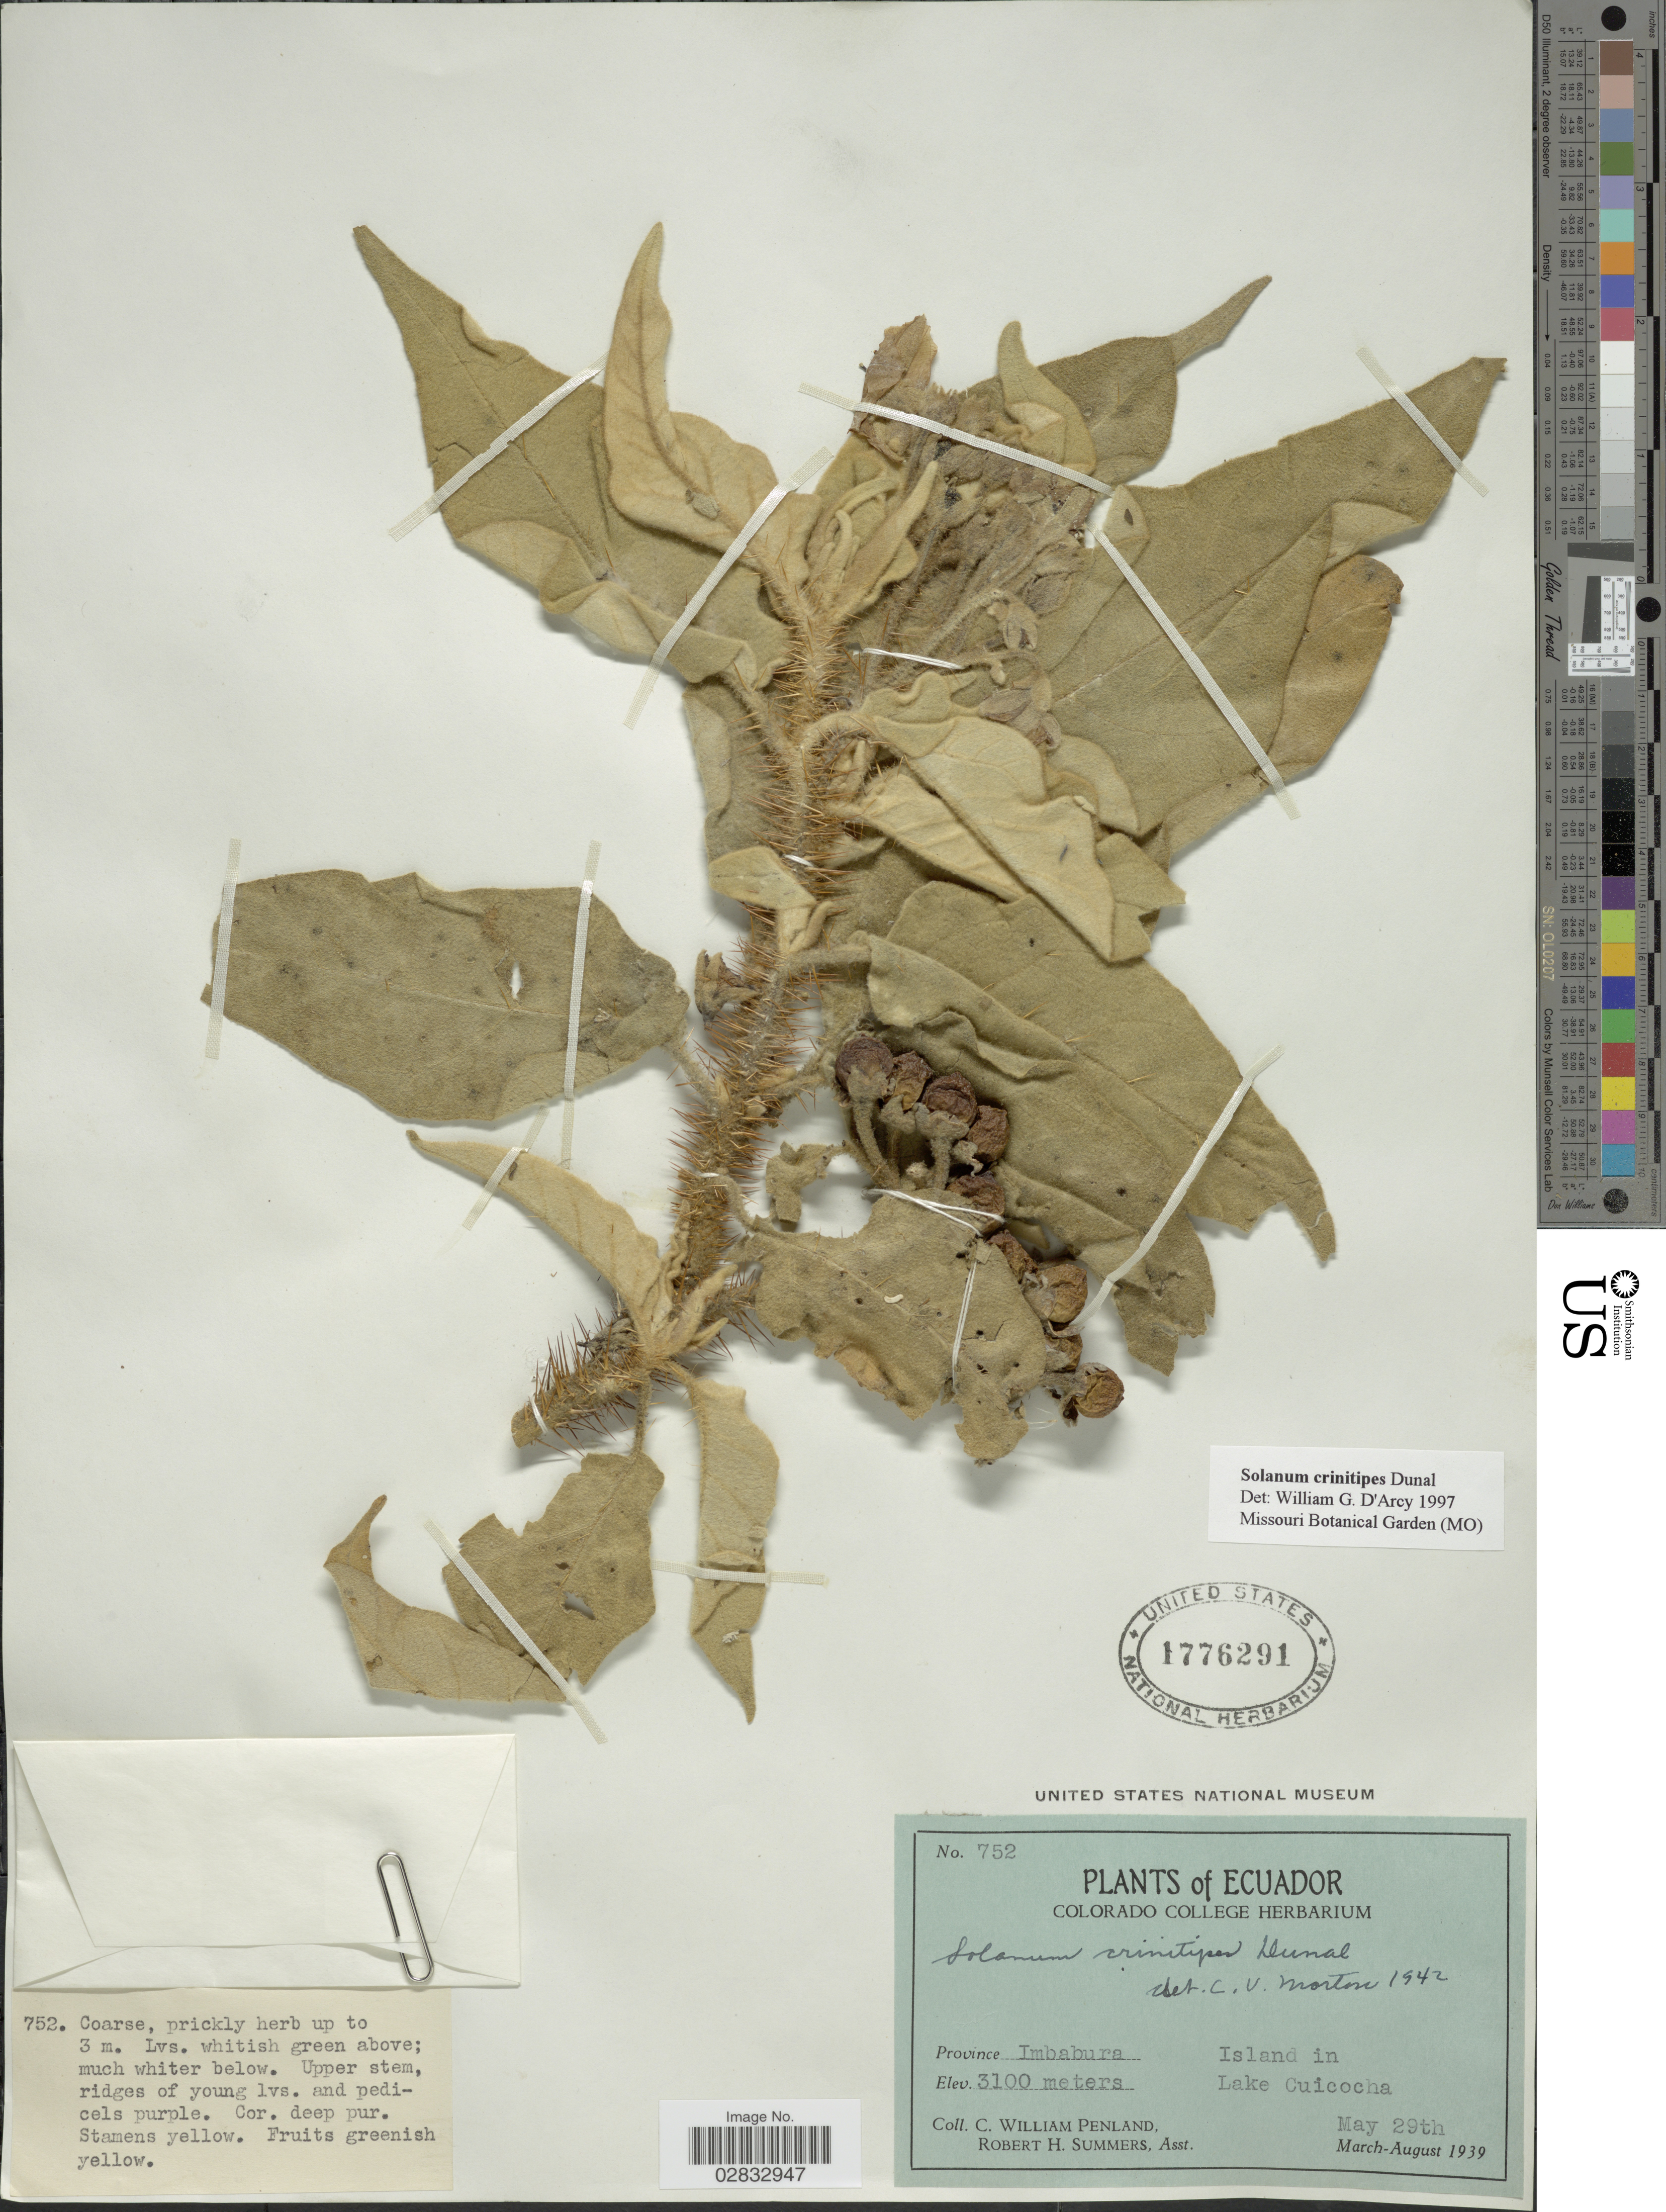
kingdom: Plantae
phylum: Tracheophyta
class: Magnoliopsida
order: Solanales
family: Solanaceae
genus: Solanum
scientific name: Solanum crinitipes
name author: Dunal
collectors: C. W. Penland & R. Summers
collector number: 752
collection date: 1939-05-29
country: Ecuador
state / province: Imbabura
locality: Island in Lake Cuicocha.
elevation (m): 3100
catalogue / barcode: US 1776291